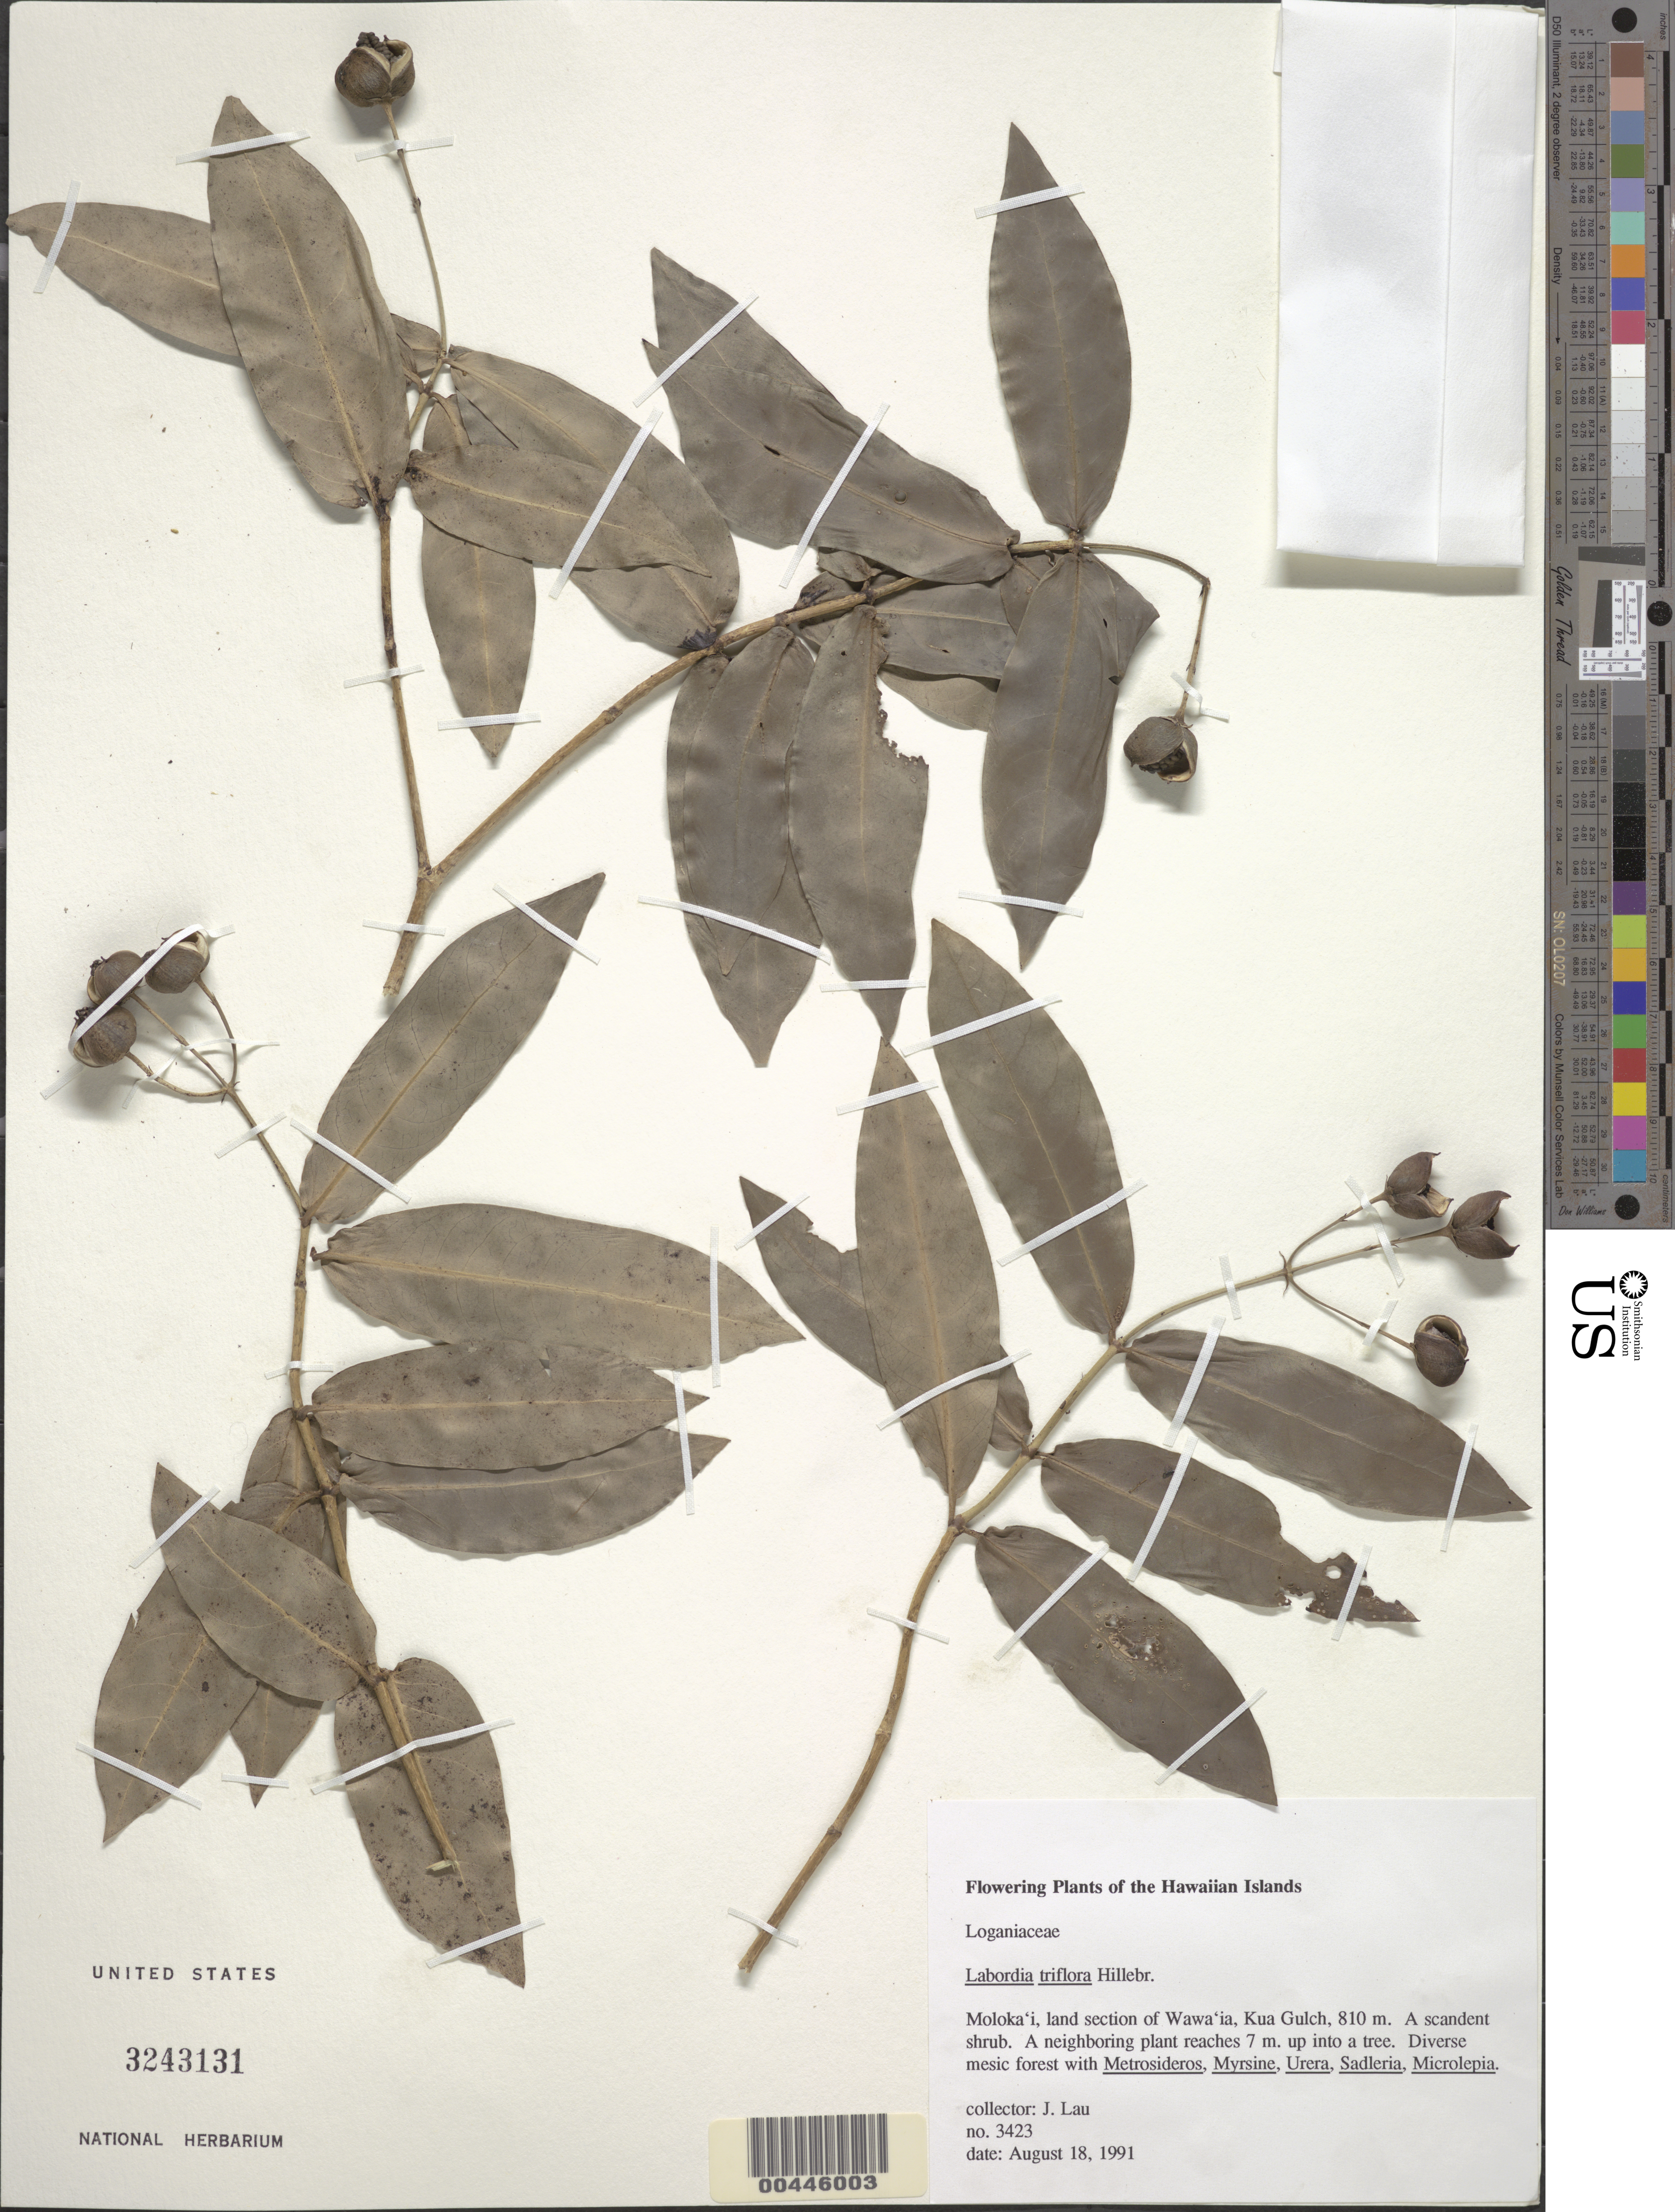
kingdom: Plantae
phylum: Tracheophyta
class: Magnoliopsida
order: Gentianales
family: Loganiaceae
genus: Geniostoma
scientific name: Geniostoma triflorum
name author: (Hillebr.) Byng & Christenh.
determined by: Wagner, W. L., (BOT), Smithsonian Institution - National Museum of Natural History (UNITED STATES)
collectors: J. Lau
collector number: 3423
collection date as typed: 18 Aug 1991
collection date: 1991-08-18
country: United States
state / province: Hawaii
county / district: Maui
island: Moloka'i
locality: Land section of Wawaia, Kua Gulch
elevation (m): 810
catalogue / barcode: US 3243131